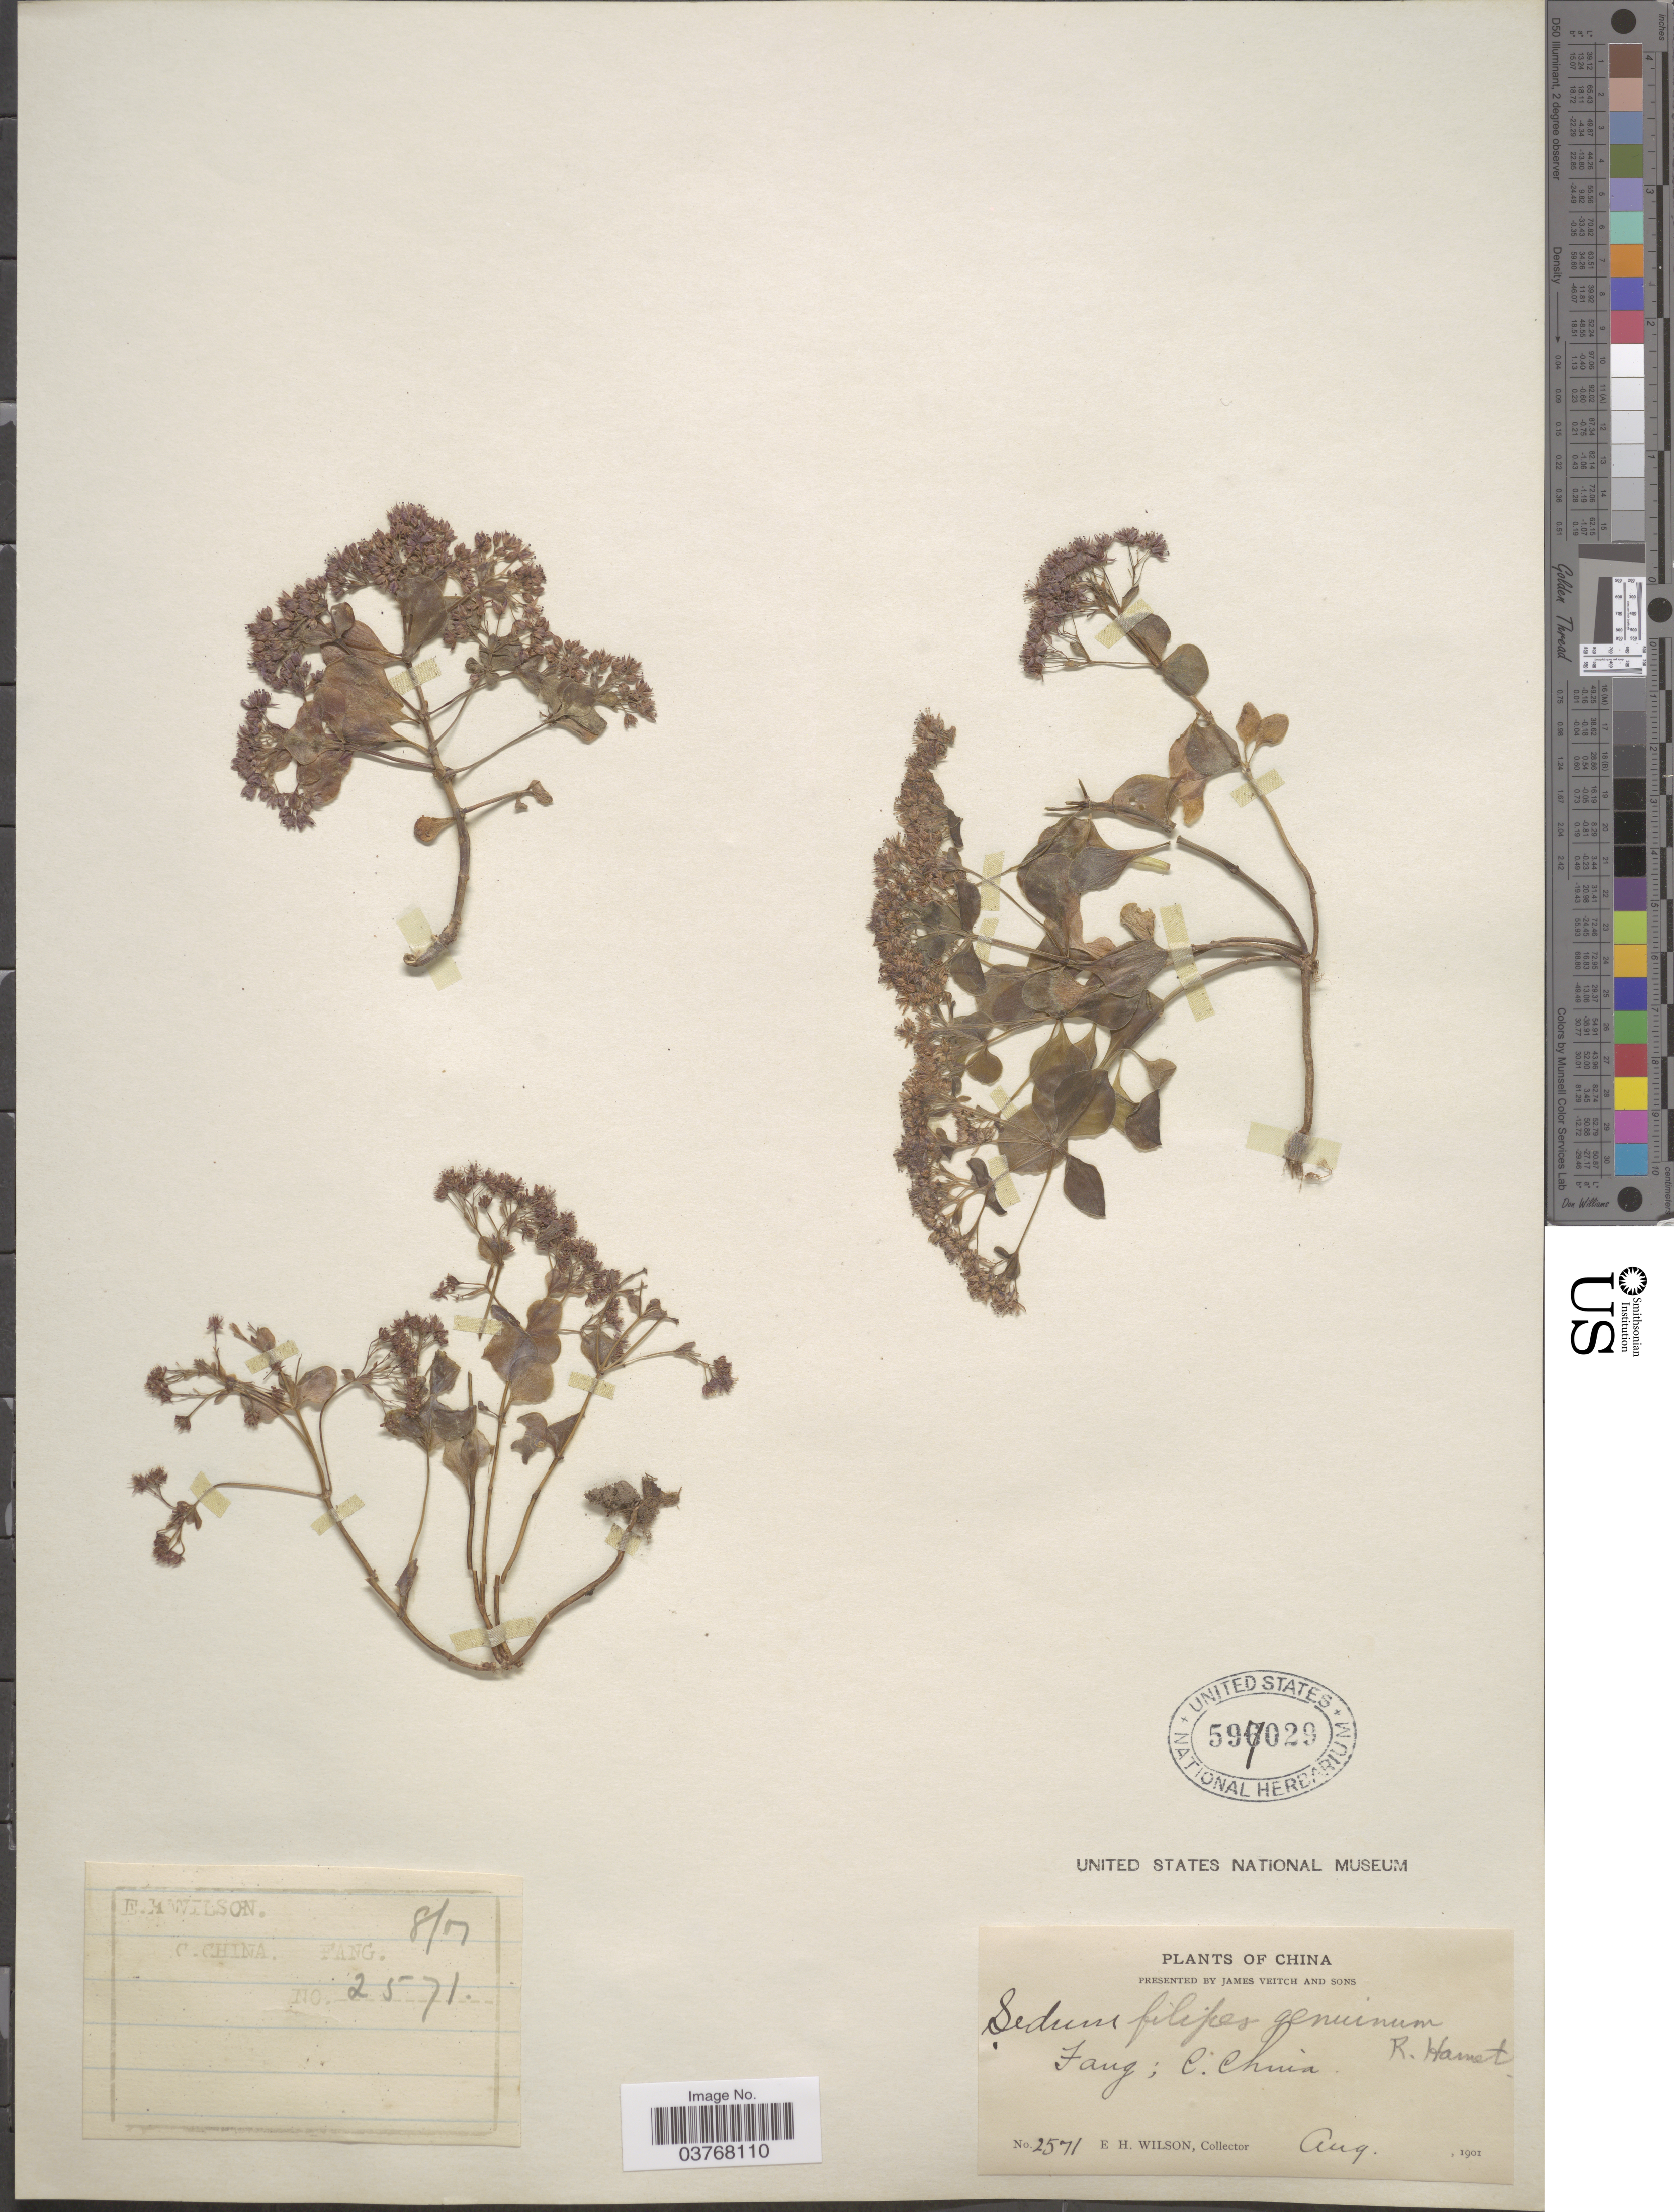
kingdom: Plantae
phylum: Tracheophyta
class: Magnoliopsida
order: Saxifragales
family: Crassulaceae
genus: Sedum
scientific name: Sedum filipes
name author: Hemsl.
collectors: E. Wilson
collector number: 2571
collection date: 1901-08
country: China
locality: Fang; C. China.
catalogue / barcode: US 597029